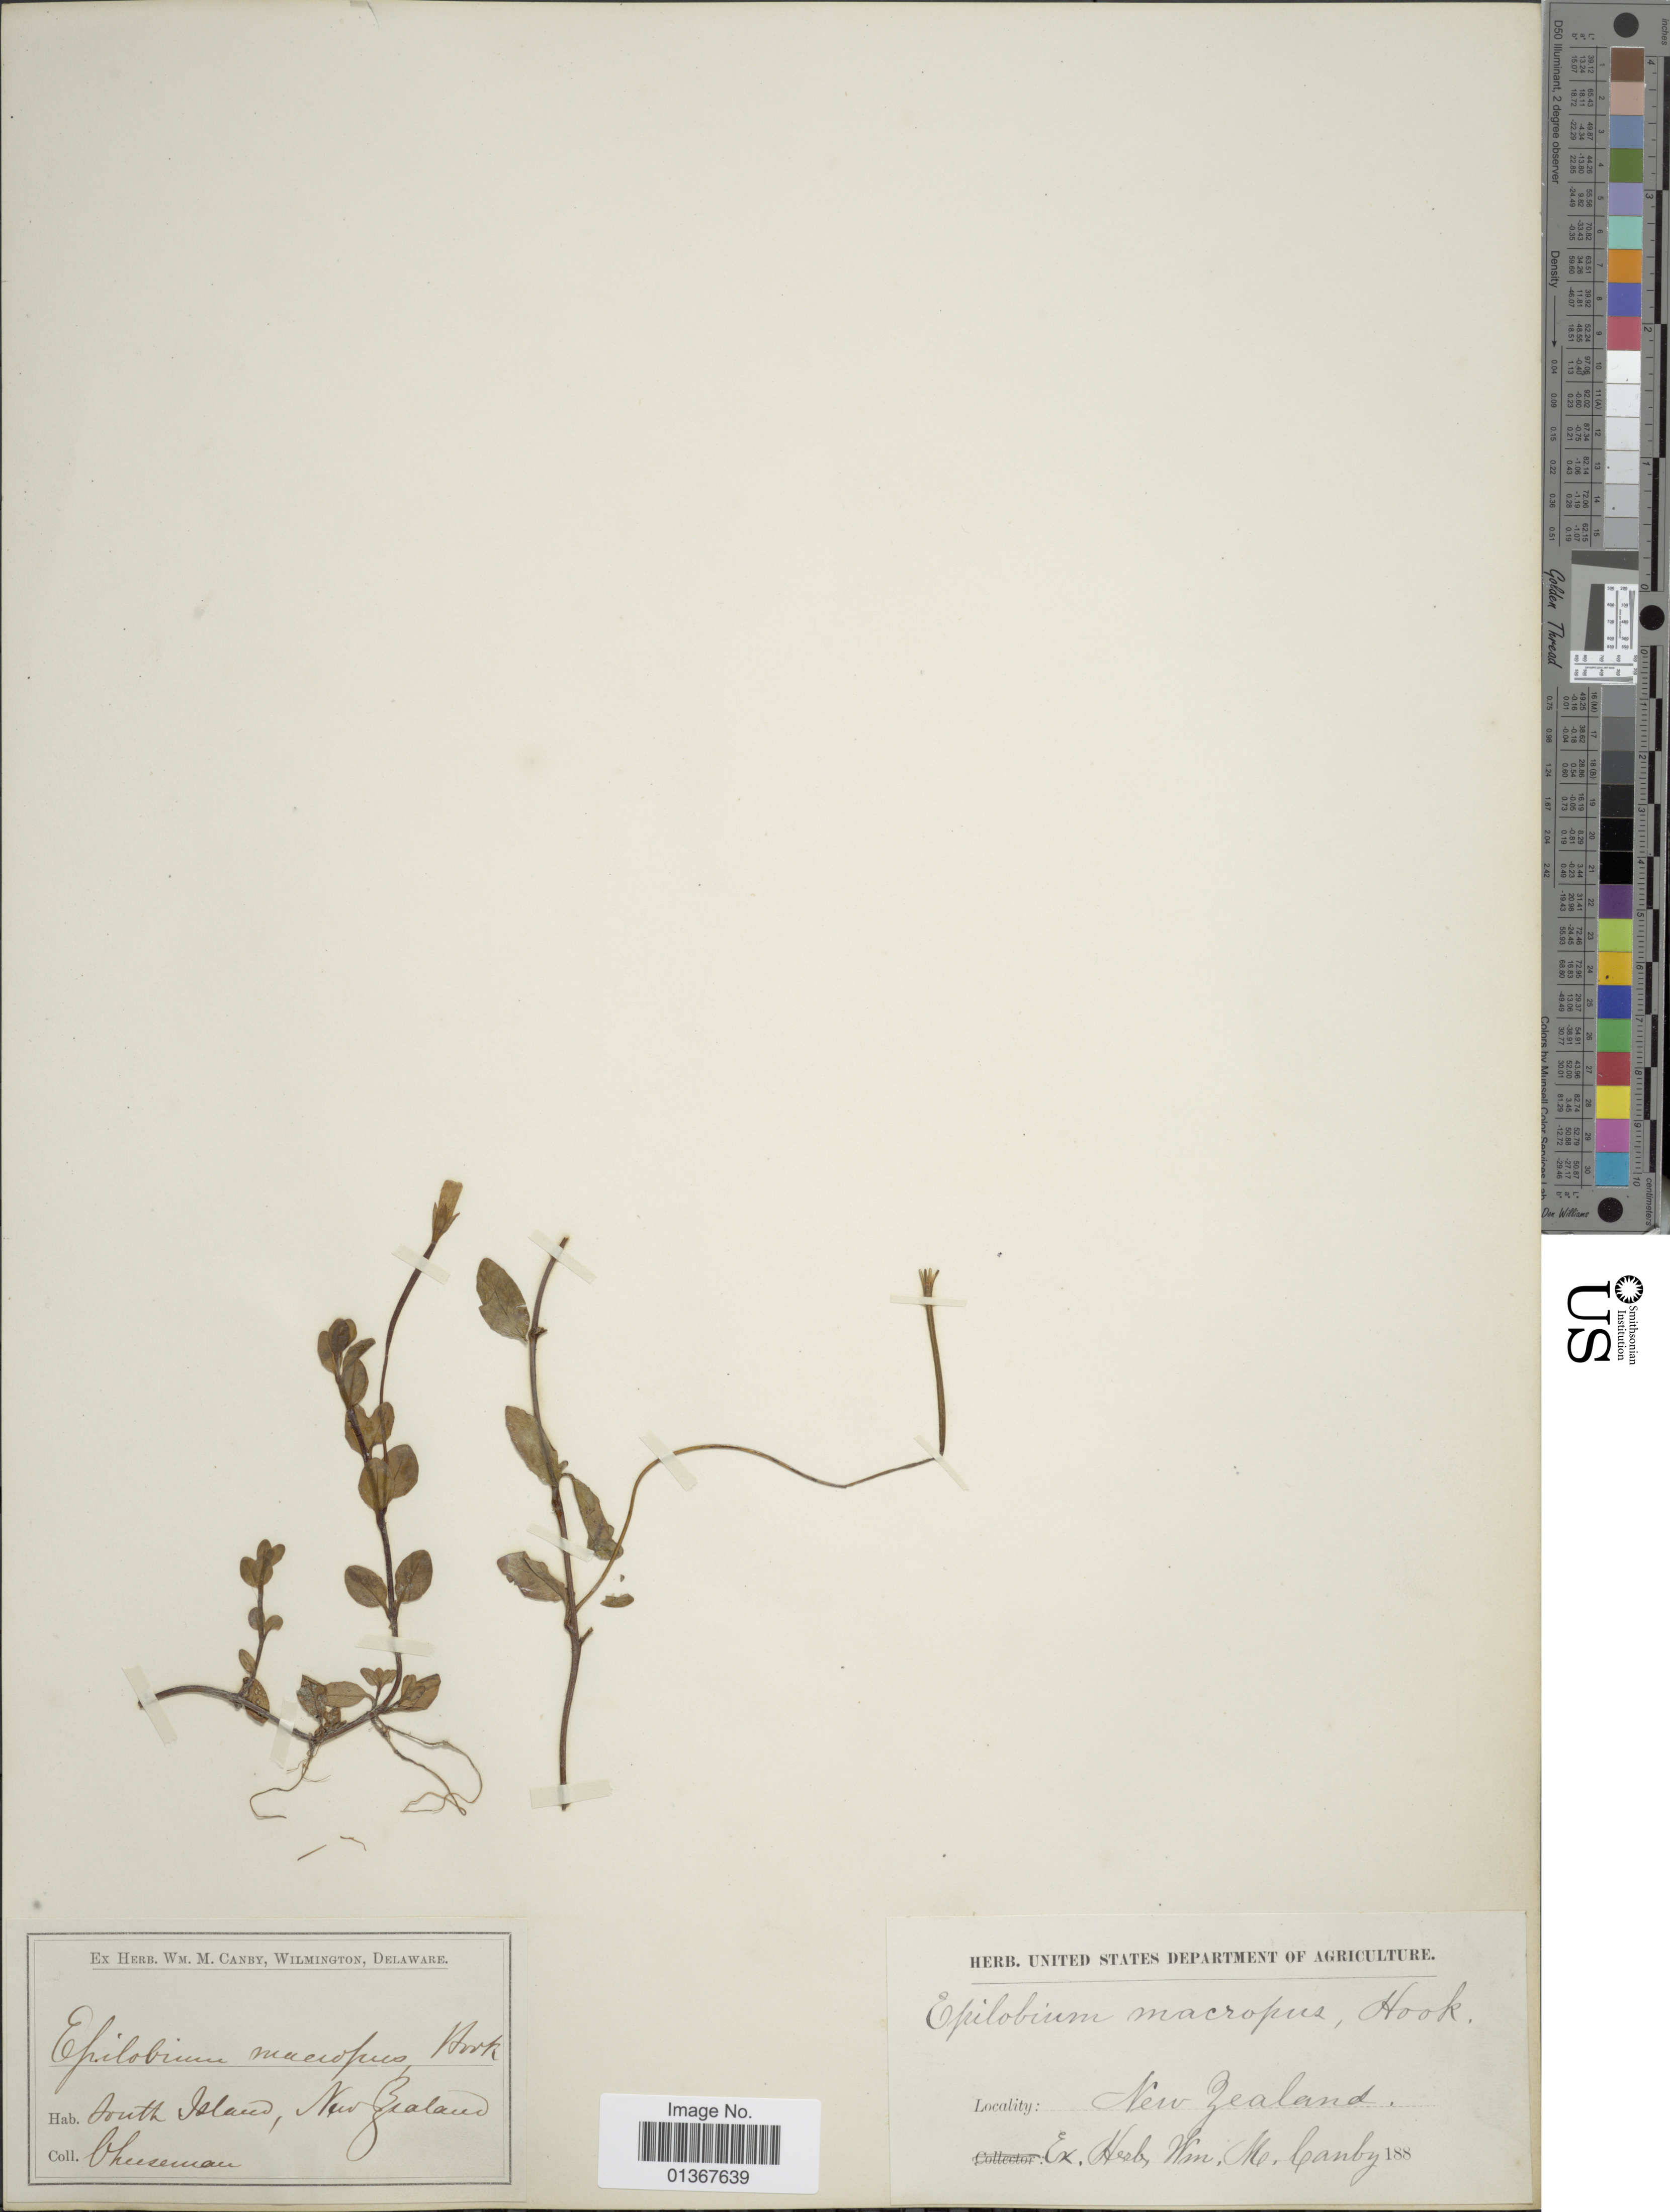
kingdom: Plantae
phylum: Tracheophyta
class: Magnoliopsida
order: Myrtales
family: Onagraceae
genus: Epilobium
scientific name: Epilobium macropus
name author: Hook.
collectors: Cheeseman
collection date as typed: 188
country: New Zealand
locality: South Island.